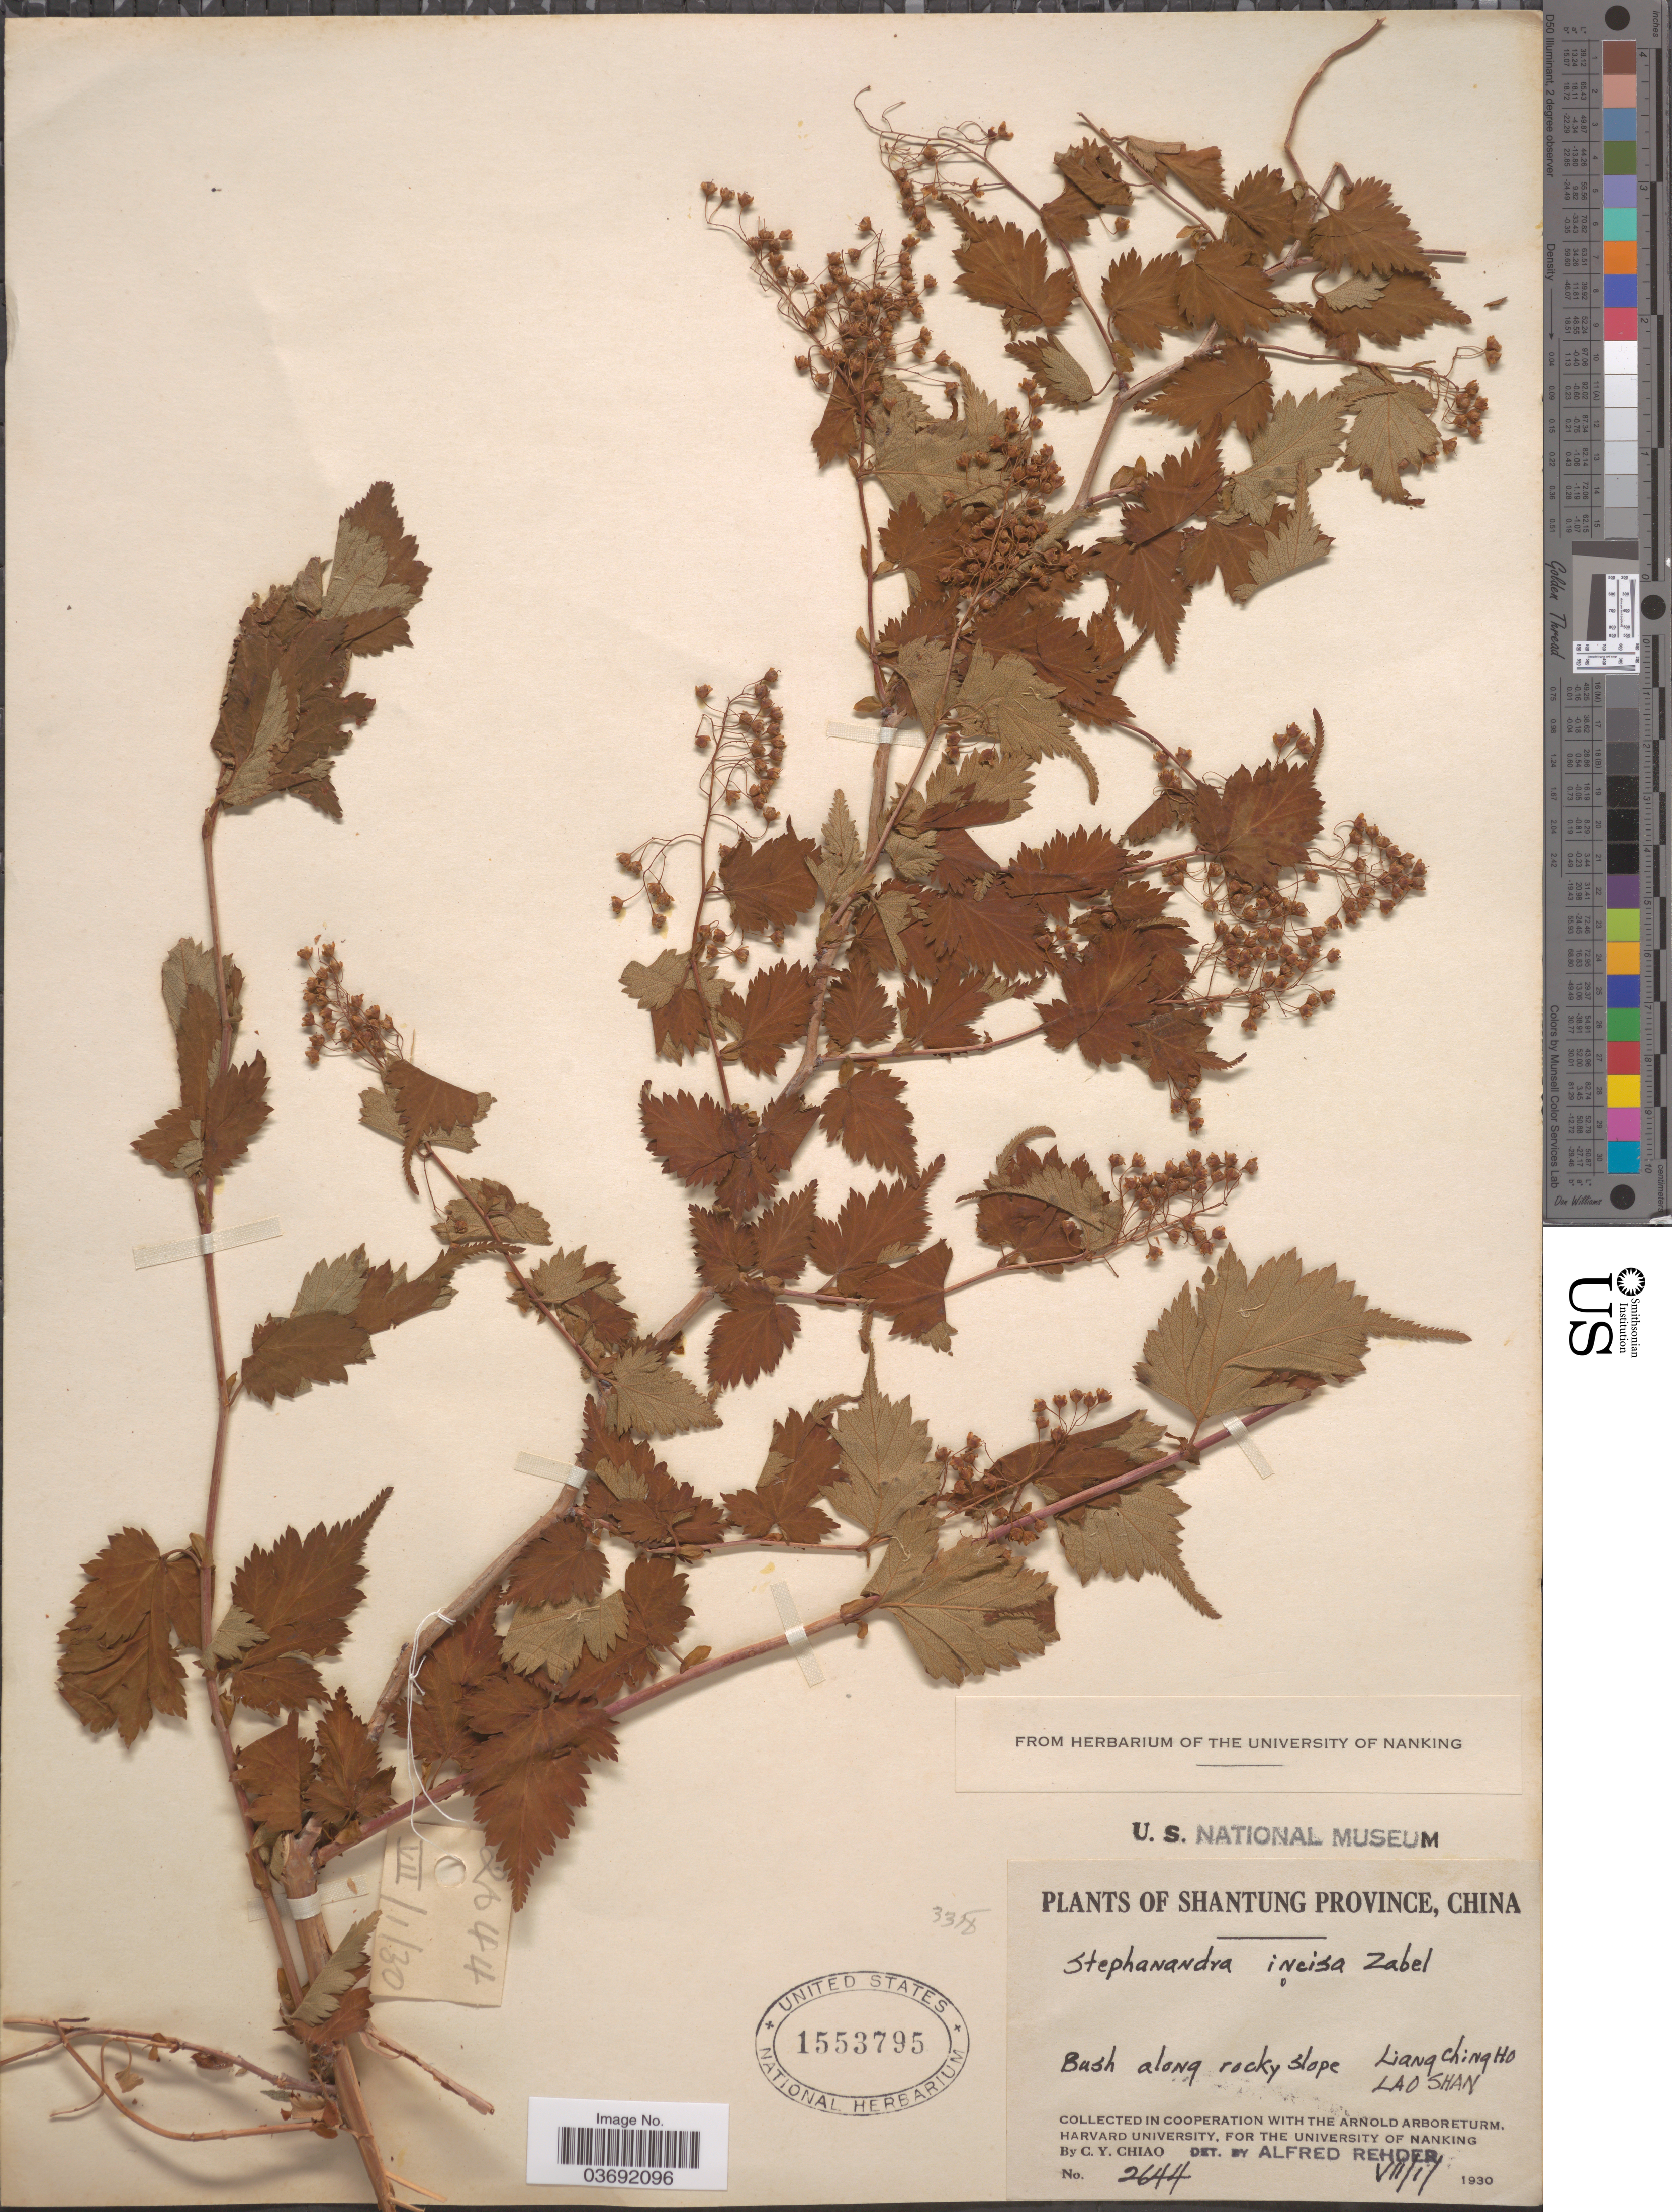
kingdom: Plantae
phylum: Tracheophyta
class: Magnoliopsida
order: Rosales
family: Rosaceae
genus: Neillia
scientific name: Neillia incisa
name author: (Thunb.) S.H. Oh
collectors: C. Y. Chiao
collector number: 2644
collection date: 1930-07-01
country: China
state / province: Shandong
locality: Shantung Province. Liang Ching Ho. Lao Shan.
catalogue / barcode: US 1553795